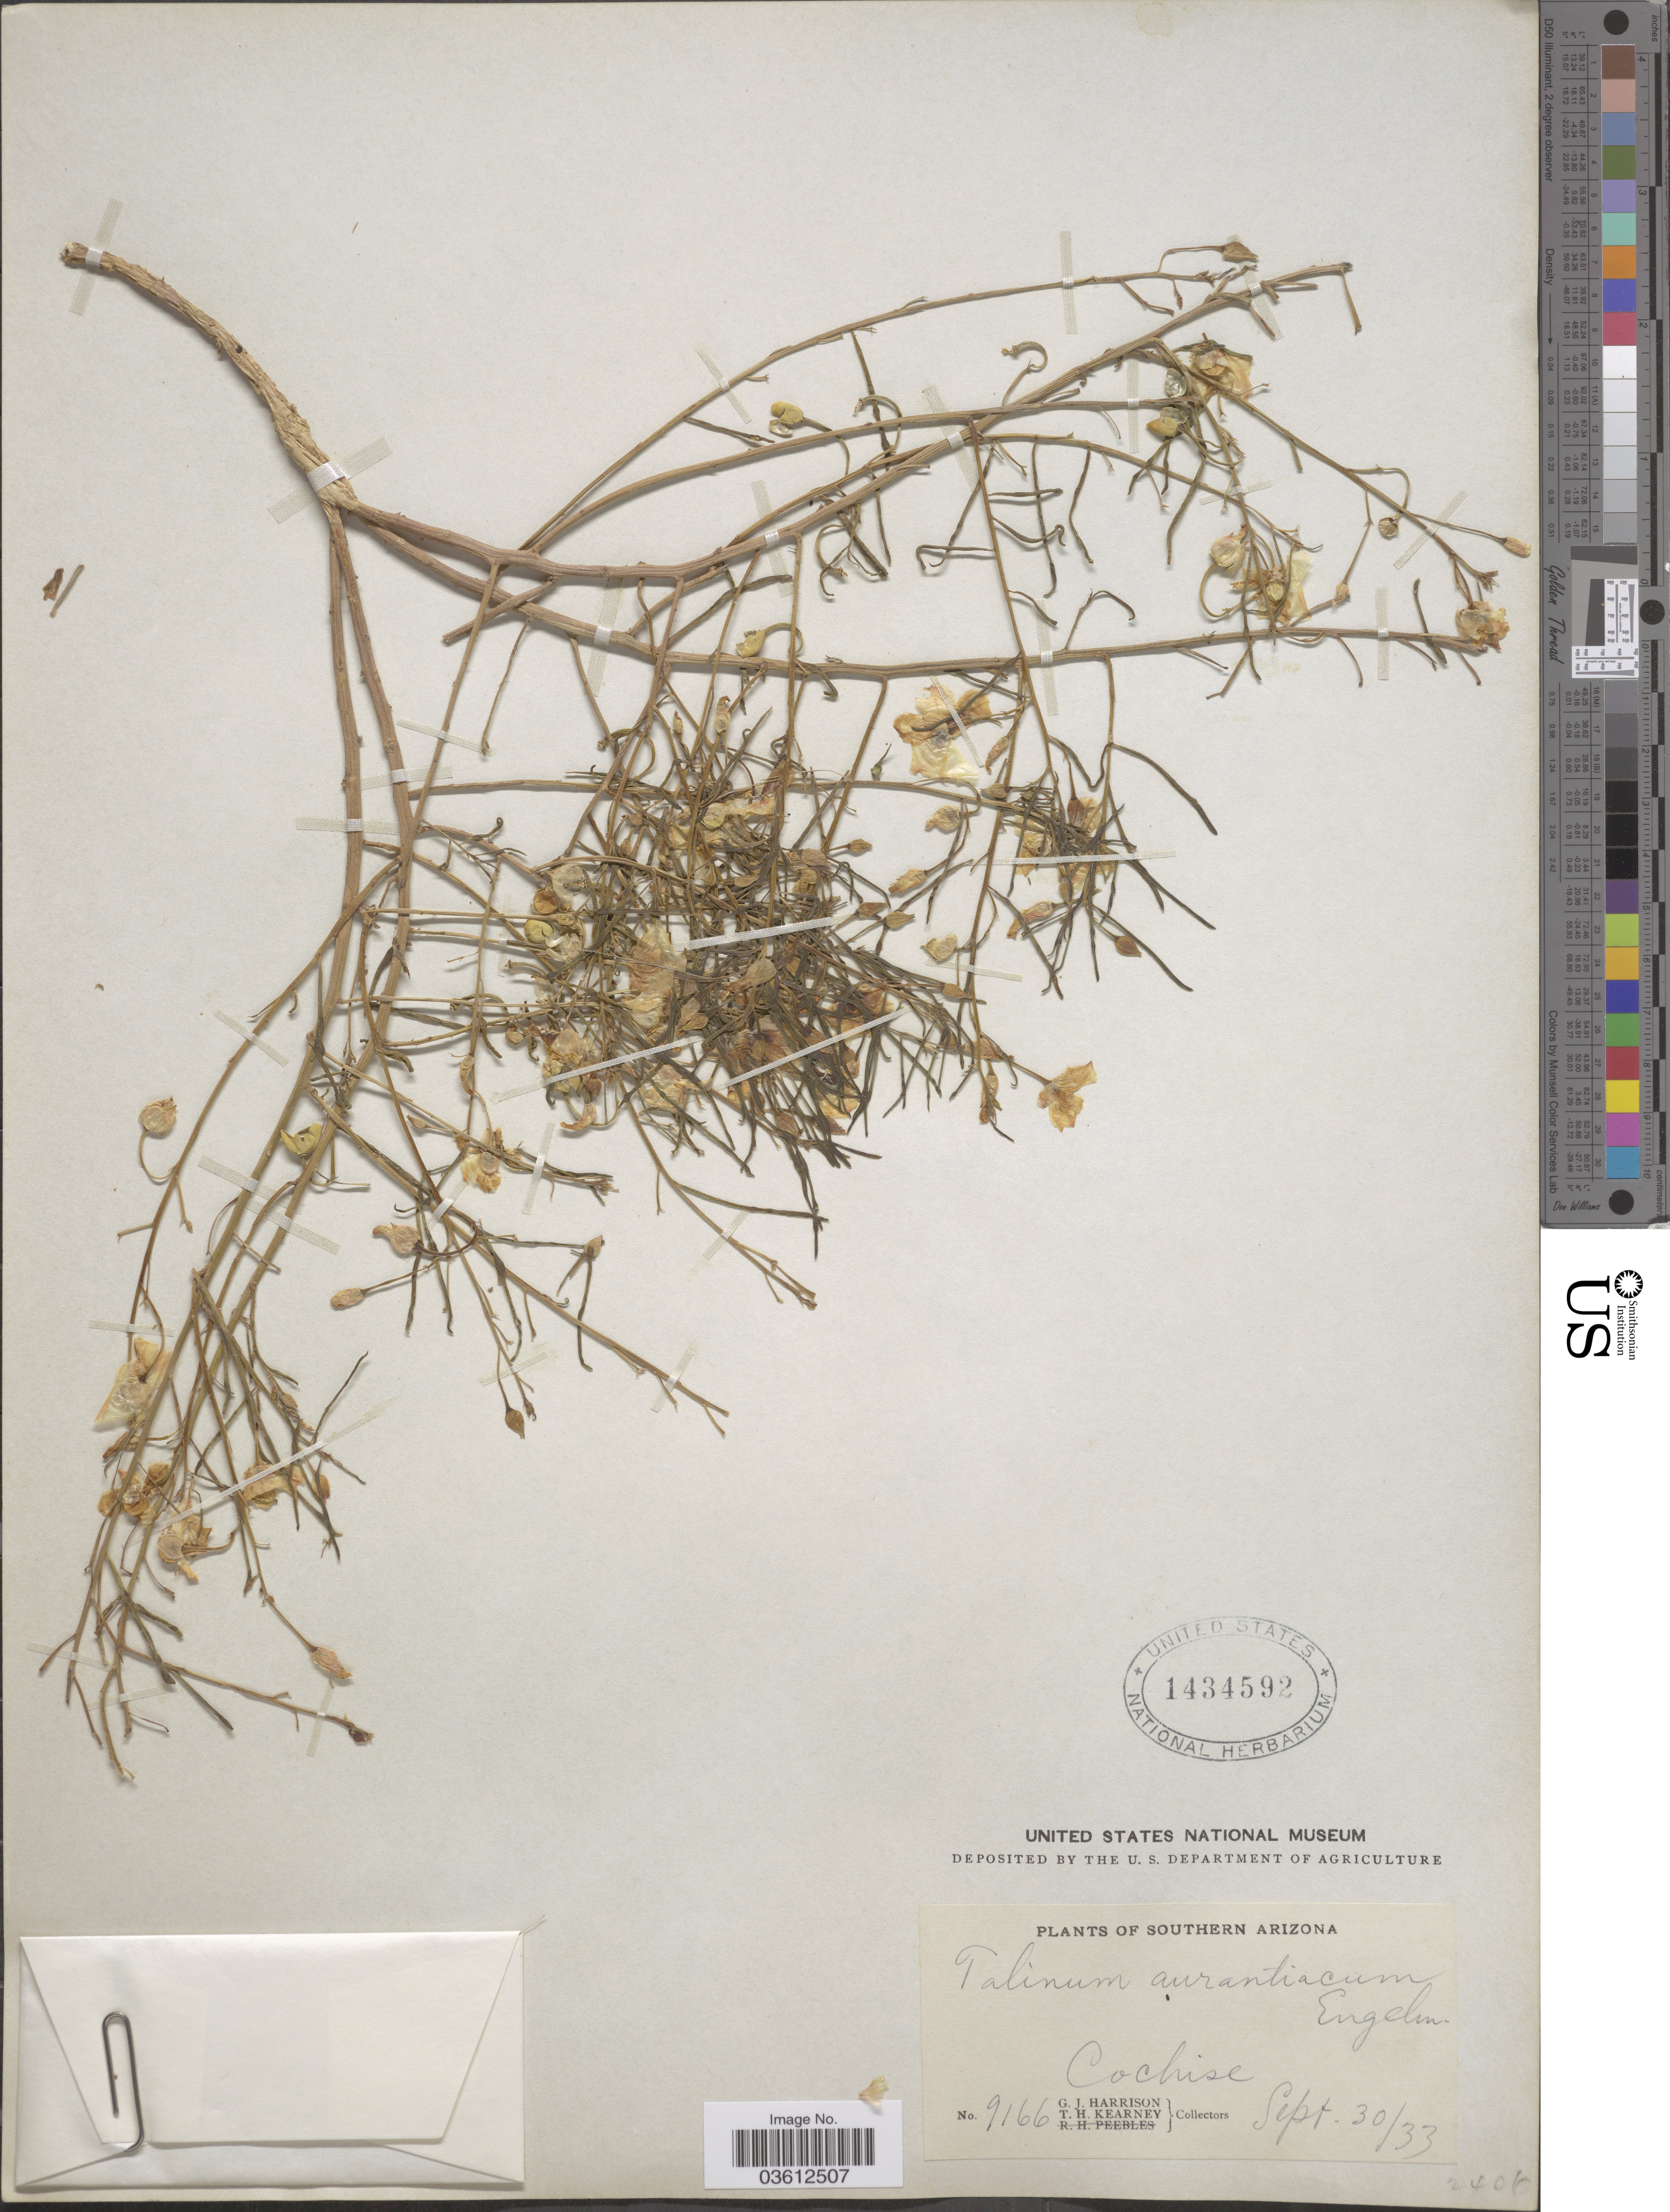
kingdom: Plantae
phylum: Tracheophyta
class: Magnoliopsida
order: Caryophyllales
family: Talinaceae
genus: Talinum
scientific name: Talinum aurantiacum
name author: Engelm. in A. Gray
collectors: G. J. Harrison & T. H. Kearney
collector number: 9166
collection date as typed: Transcribed d/m/y: 30/9/33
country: United States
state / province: Arizona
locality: Southern Arizona. Cochise.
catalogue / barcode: US 1434592